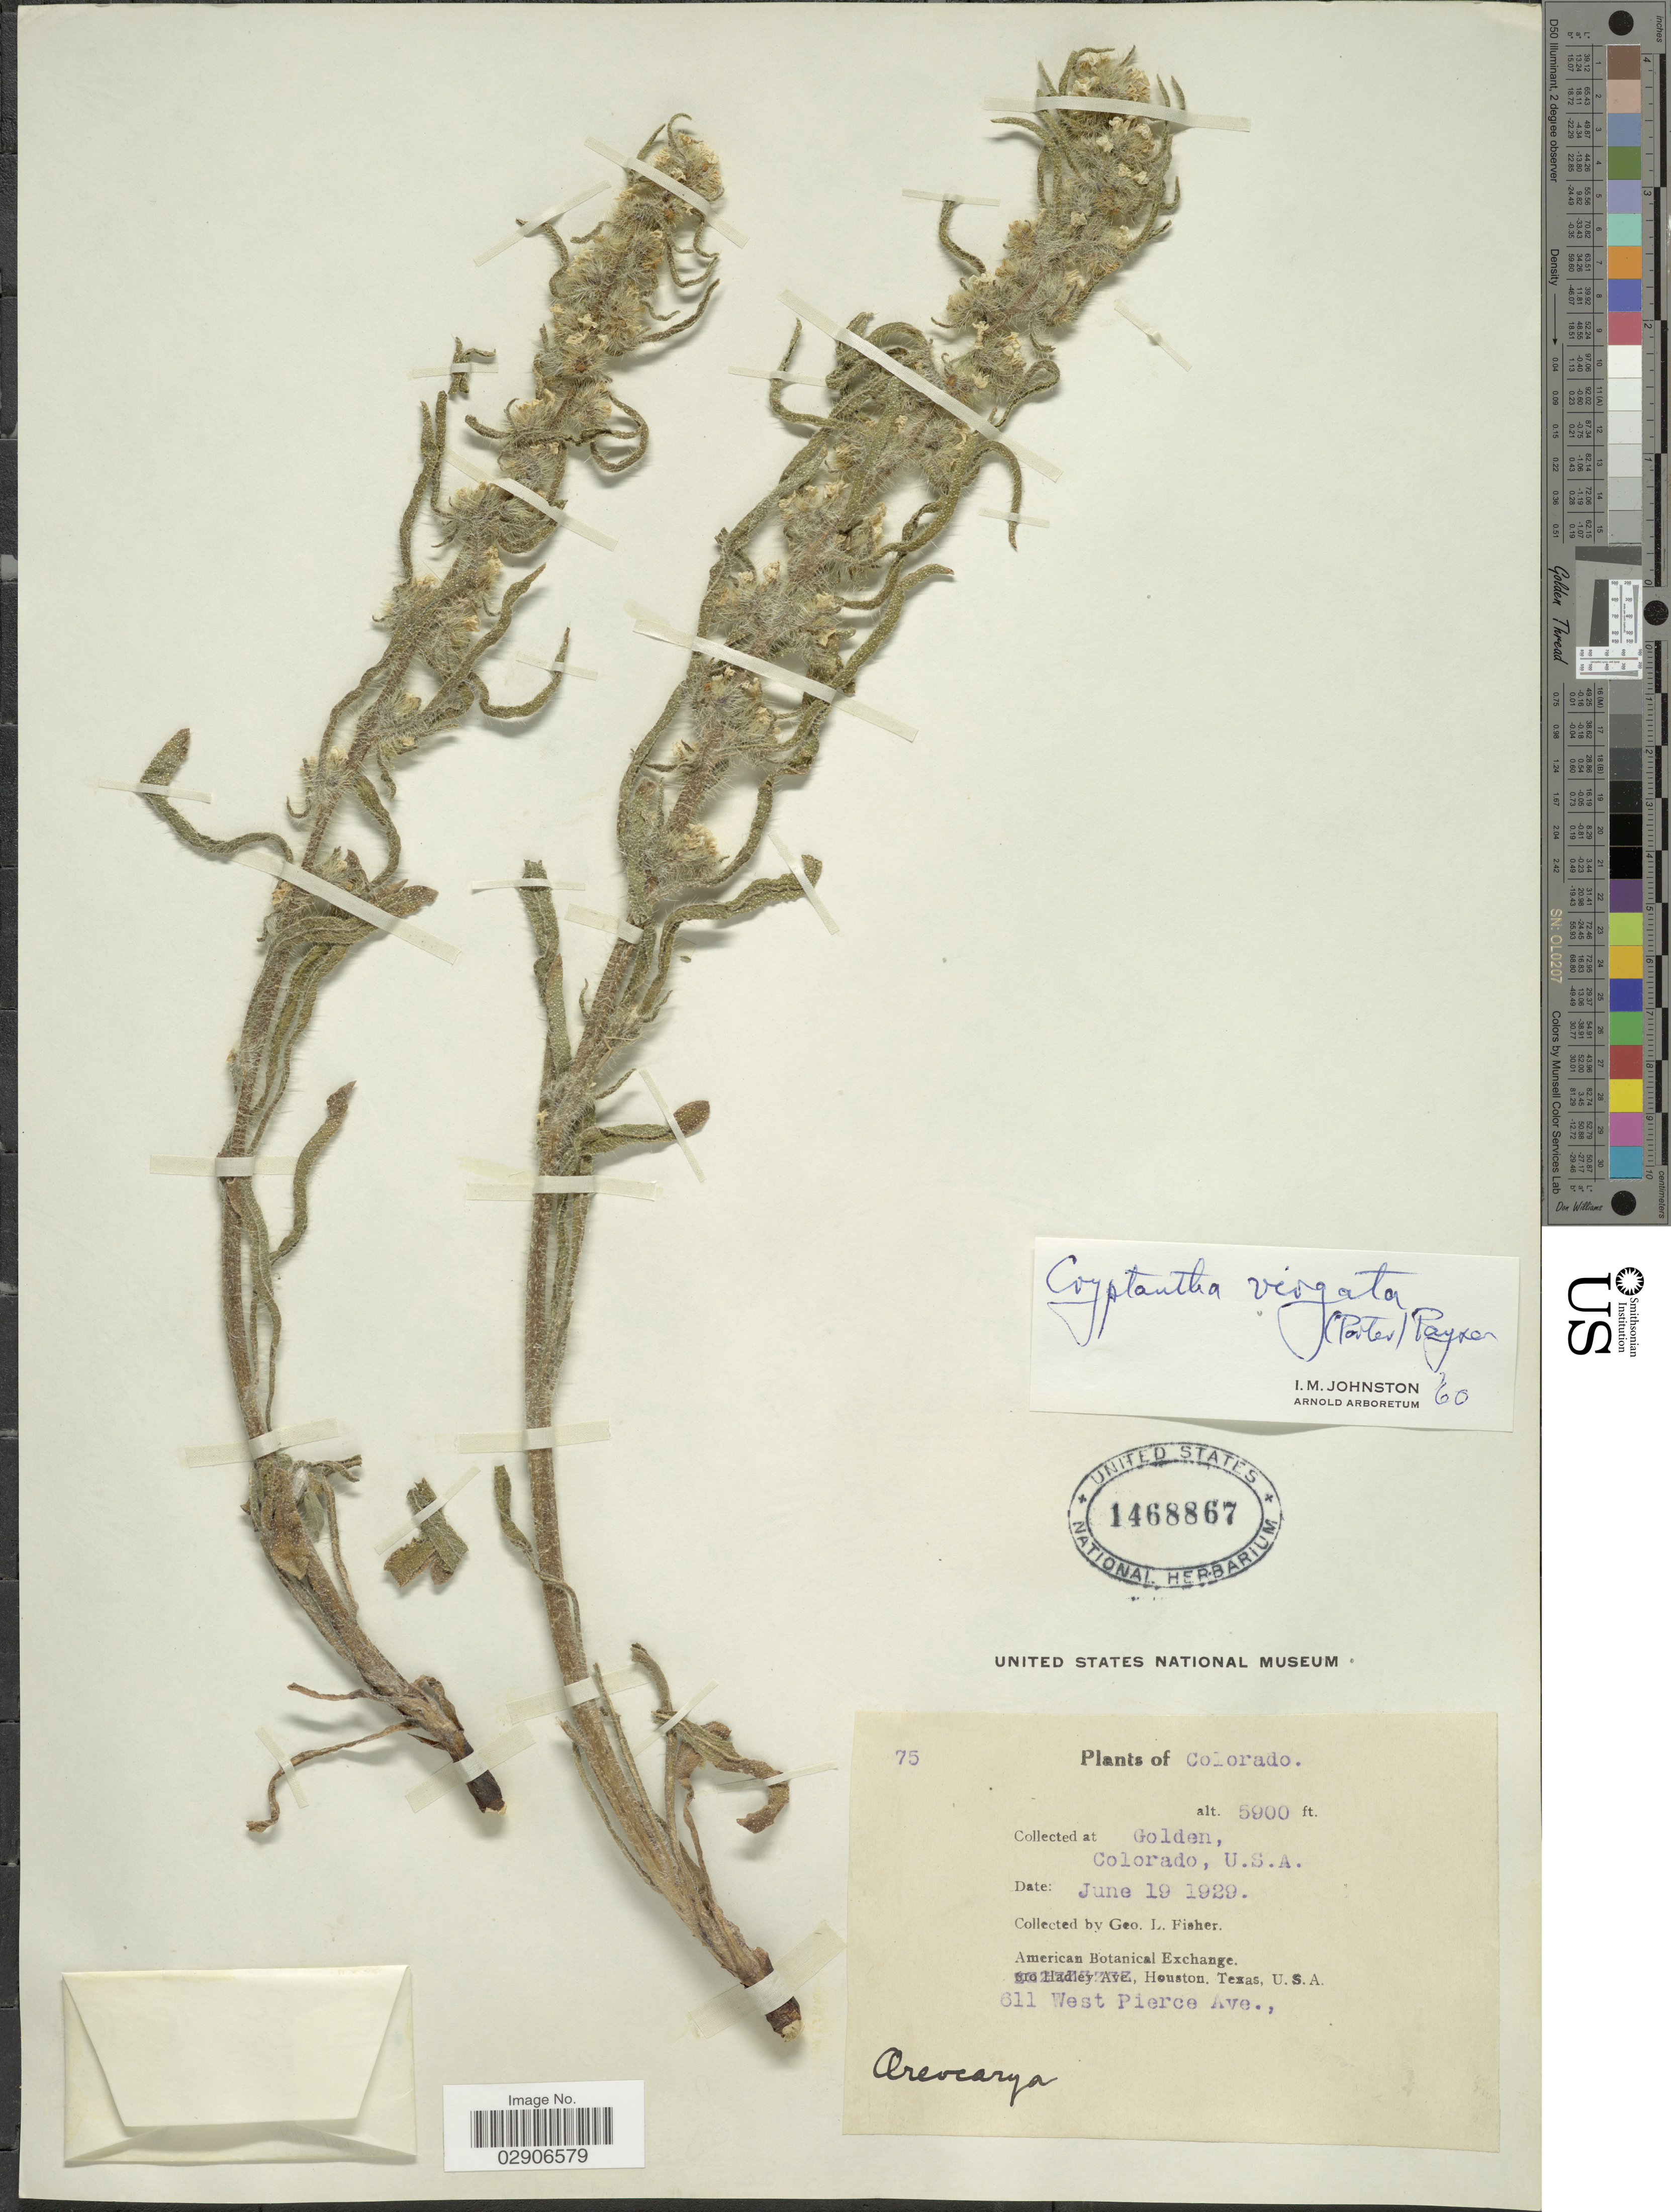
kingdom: Plantae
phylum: Tracheophyta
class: Magnoliopsida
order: Boraginales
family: Boraginaceae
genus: Oreocarya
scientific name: Oreocarya virgata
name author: (Porter) Greene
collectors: G. L. Fisher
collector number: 75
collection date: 1929-06-19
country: United States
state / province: Colorado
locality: Golden, Colorado, U.S.A.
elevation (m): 1798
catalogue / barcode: US 1468867